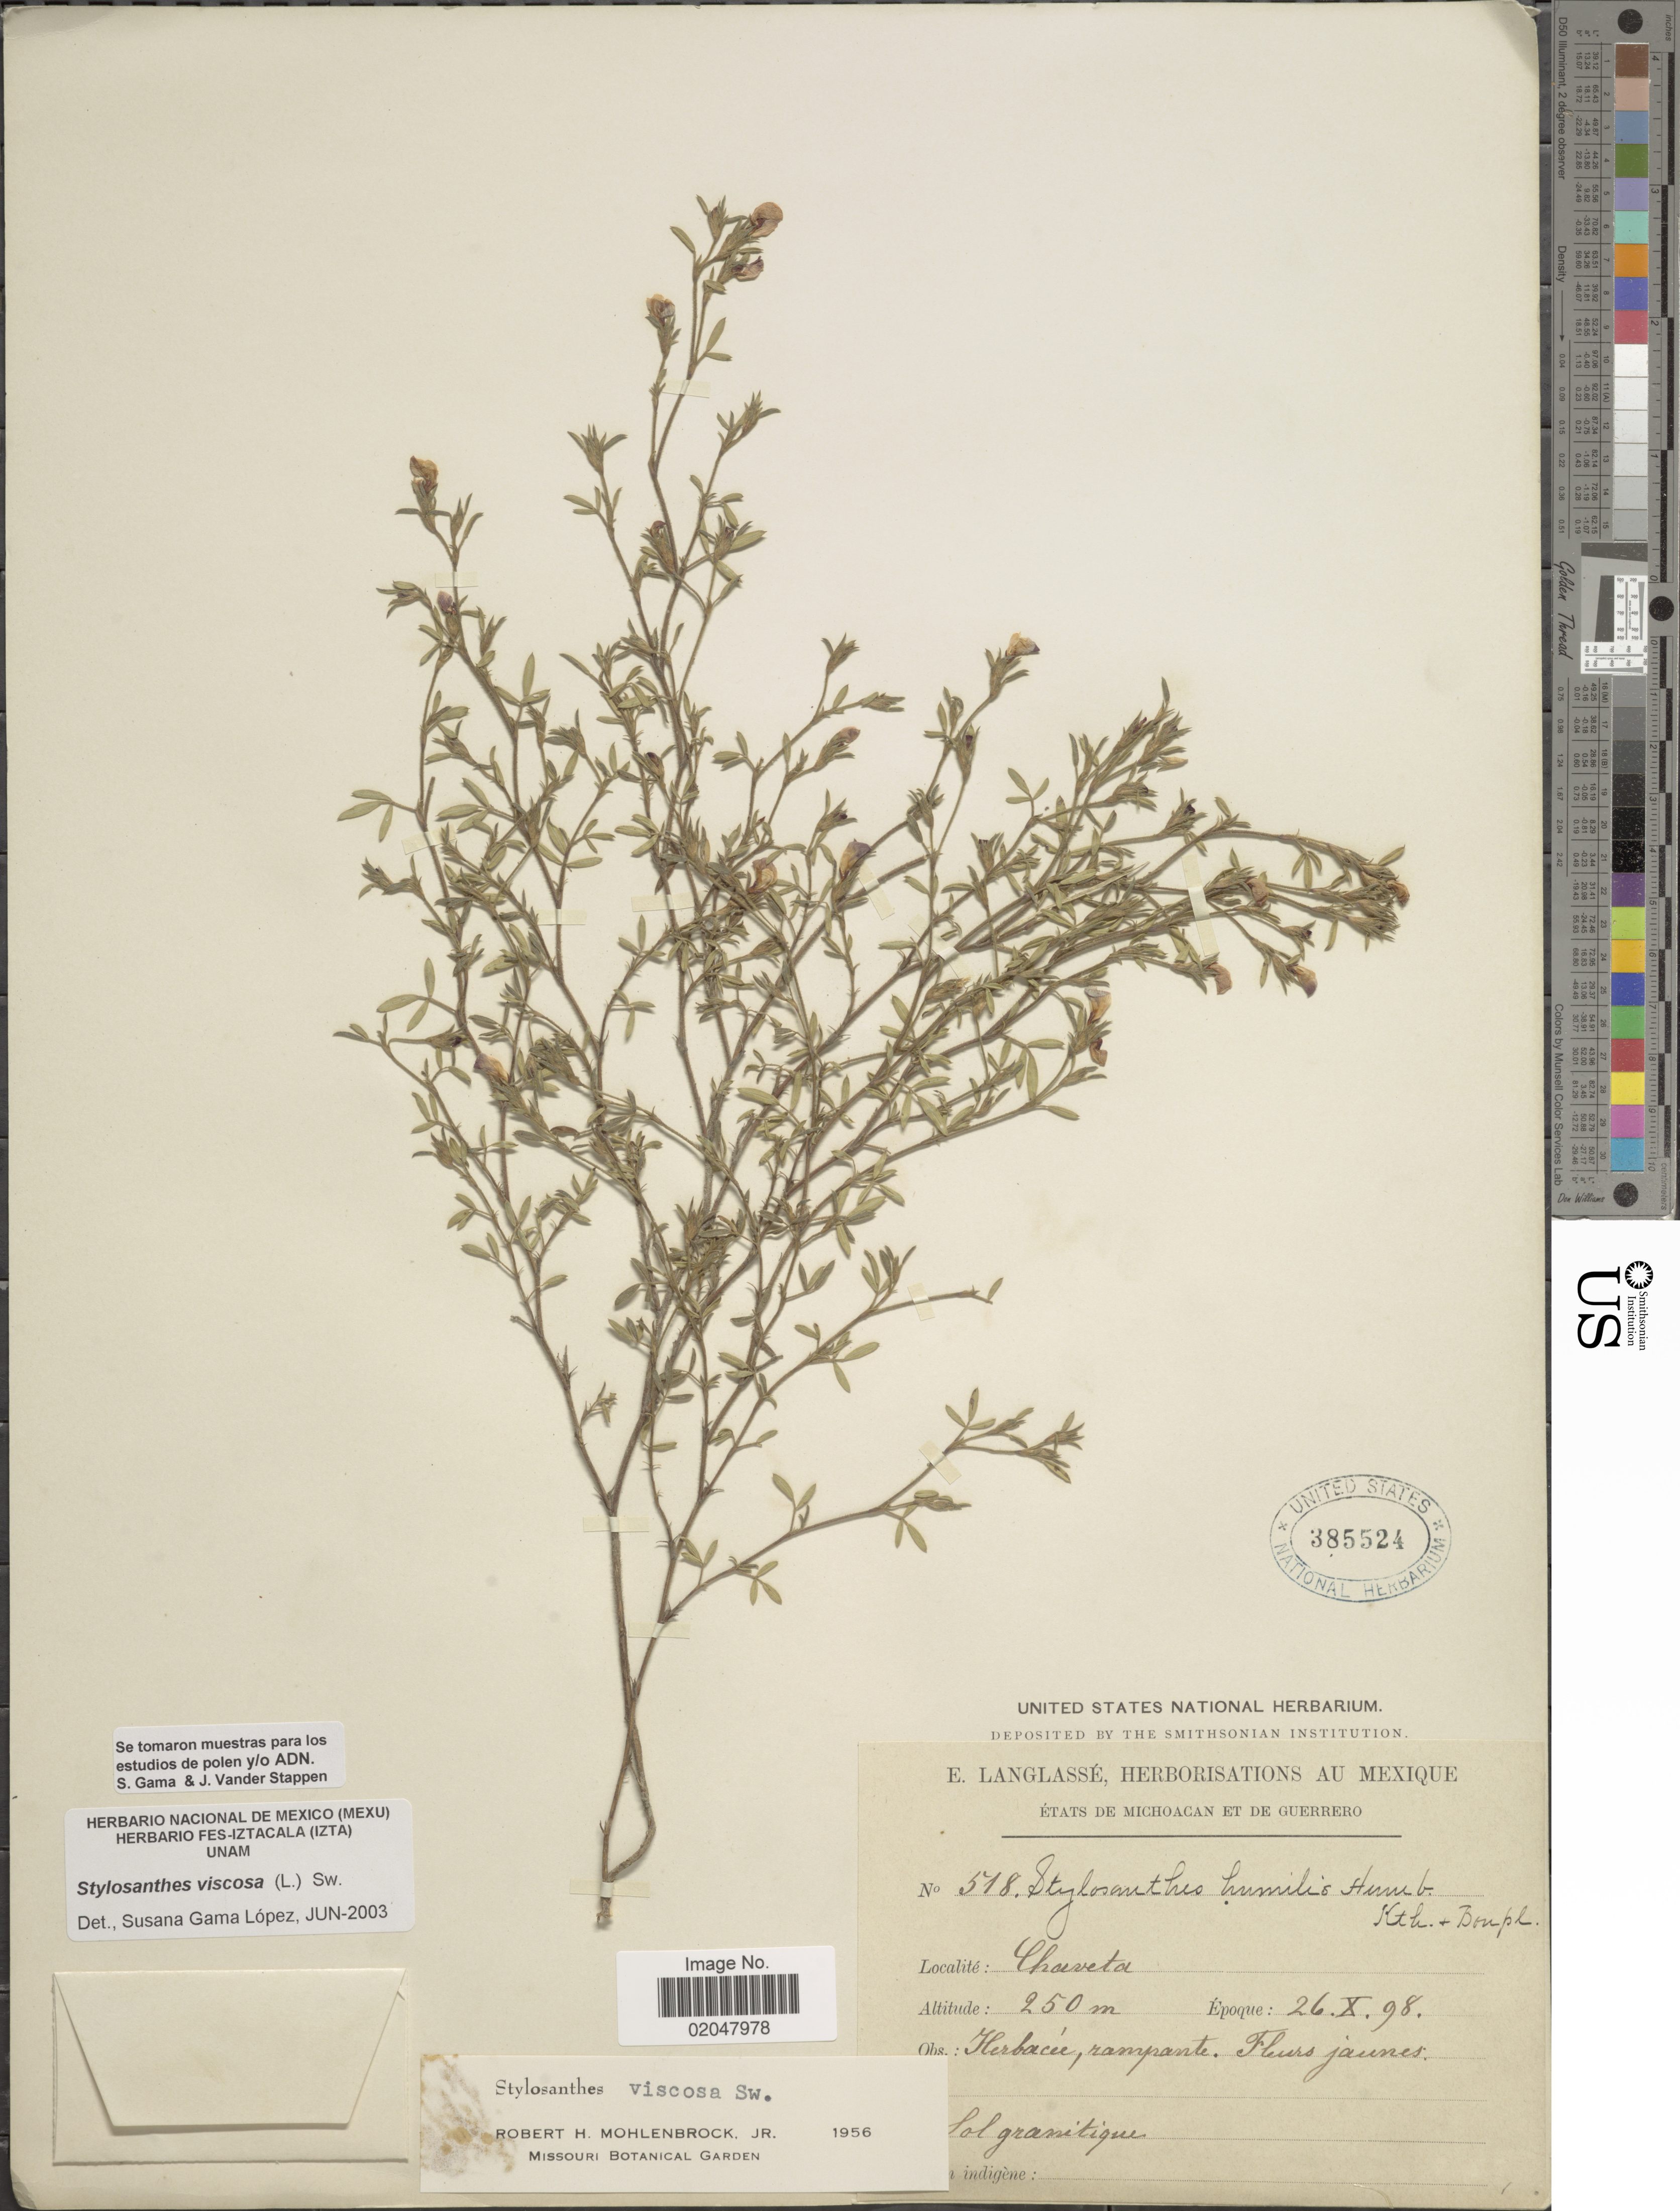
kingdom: Plantae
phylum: Tracheophyta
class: Magnoliopsida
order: Fabales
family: Fabaceae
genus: Stylosanthes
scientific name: Stylosanthes viscosa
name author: Sw.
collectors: E. Langlassé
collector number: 518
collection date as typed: Transcribed d/m/y: 26/10/98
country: Mexico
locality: Etats de Michoacan et de Guerrero. Chaveta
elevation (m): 250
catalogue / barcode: US 385524